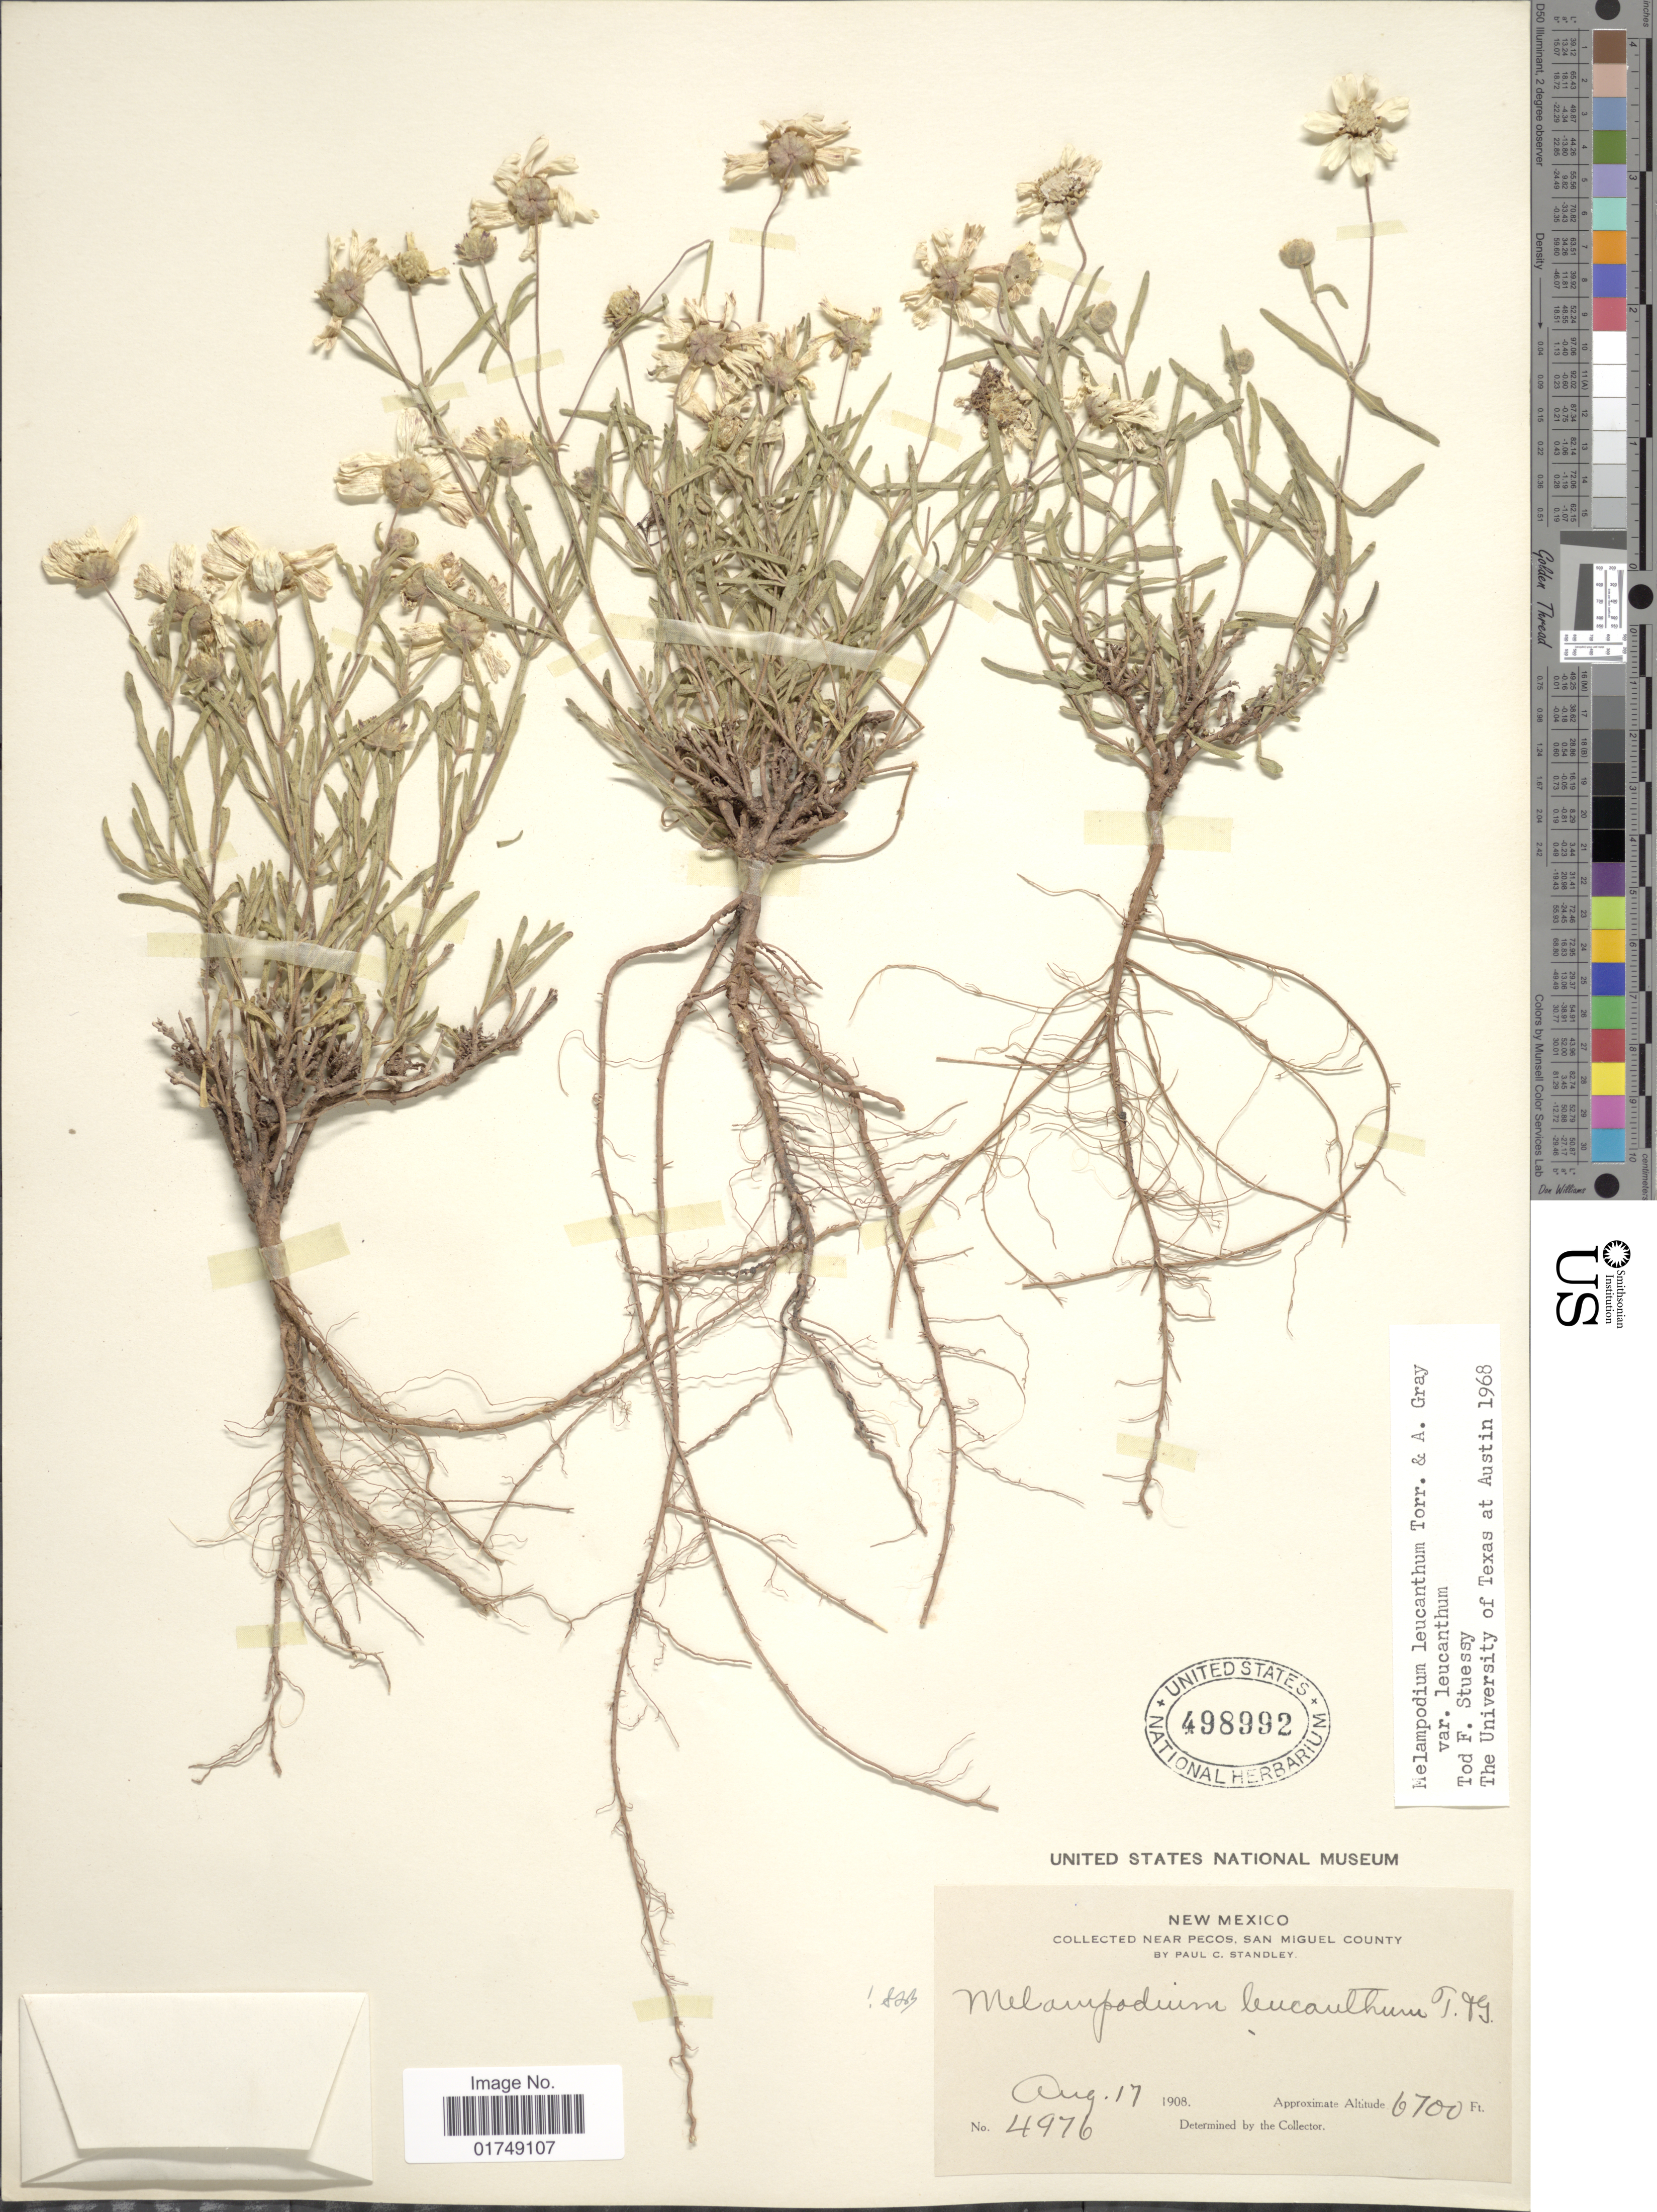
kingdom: Plantae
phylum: Tracheophyta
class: Magnoliopsida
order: Asterales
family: Asteraceae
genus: Melampodium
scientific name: Melampodium leucanthum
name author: Torr. & A. Gray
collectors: P. C. Standley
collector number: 4976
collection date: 1908-08-17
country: United States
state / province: New Mexico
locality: Near Pecos, San Miguel County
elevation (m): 2042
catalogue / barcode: US 498992